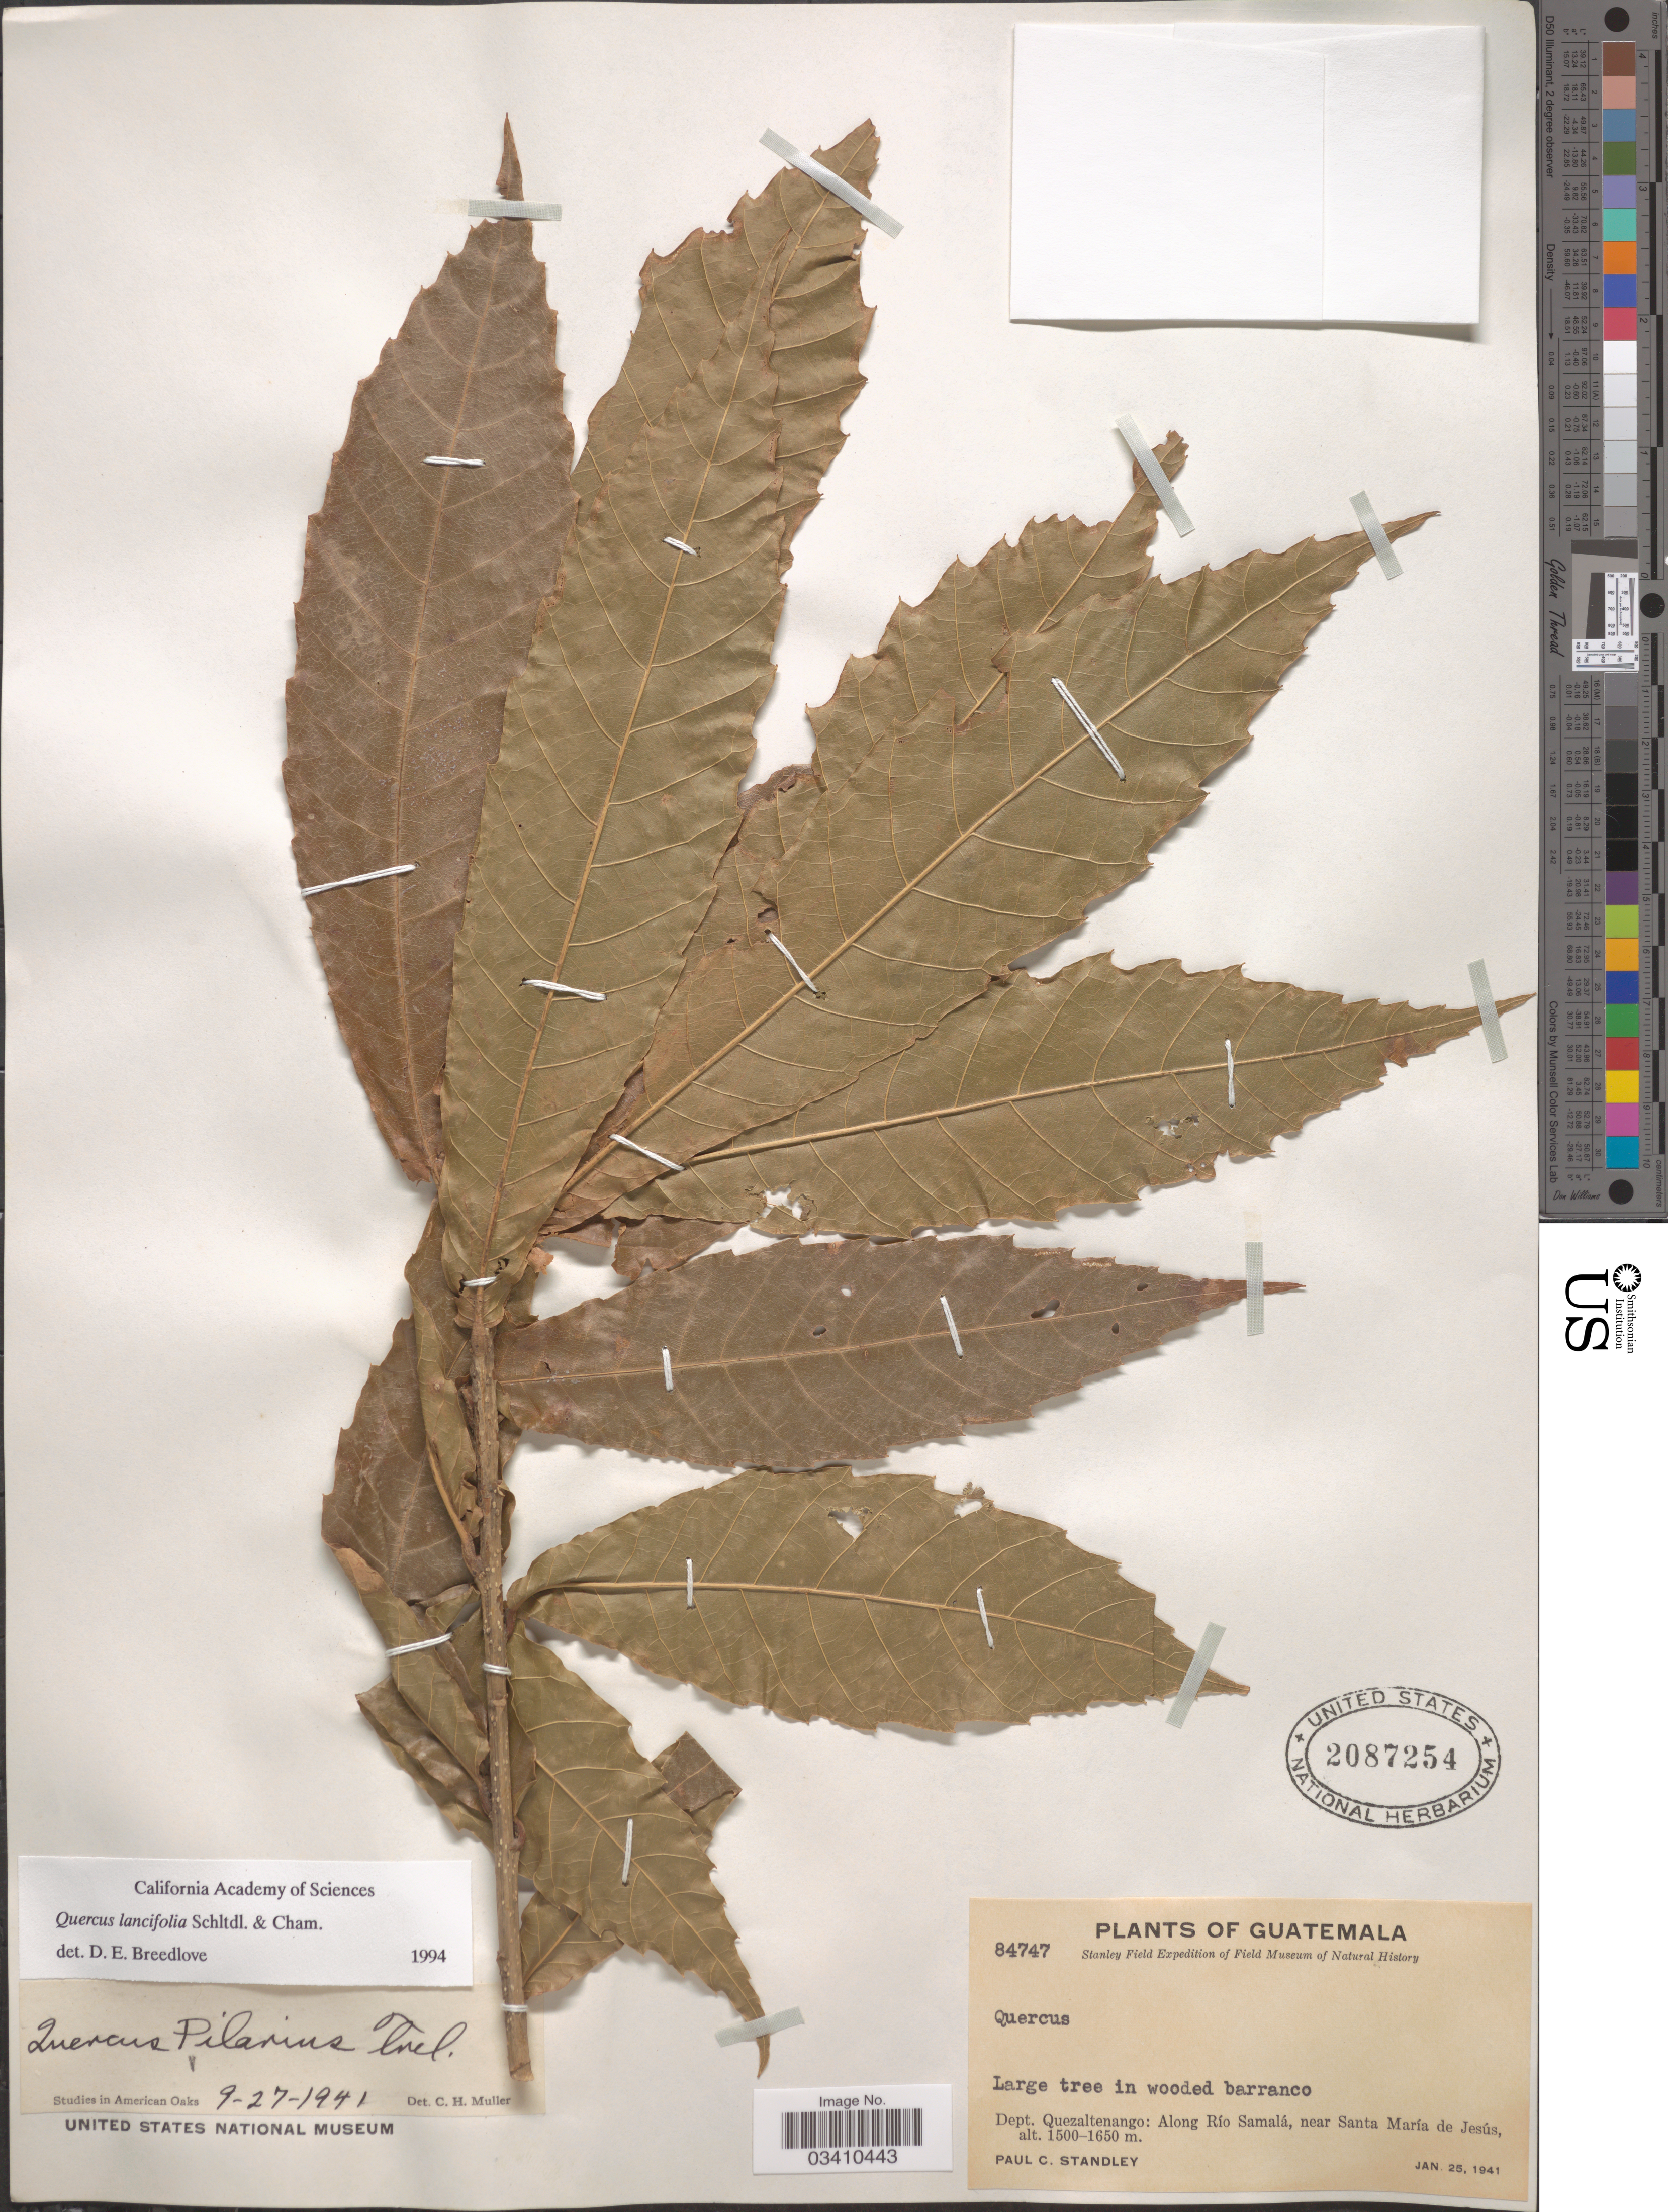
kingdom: Plantae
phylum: Tracheophyta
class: Magnoliopsida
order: Fagales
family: Fagaceae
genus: Quercus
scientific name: Quercus lancifolia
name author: Schltdl. & Cham.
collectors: P. C. Standley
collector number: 84747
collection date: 1941-01-25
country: Guatemala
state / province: Quetzaltenango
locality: Dept. Quezaltenango: Along Río Samalá, near Santa María de Jesús.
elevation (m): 1500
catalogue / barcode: US 2087254